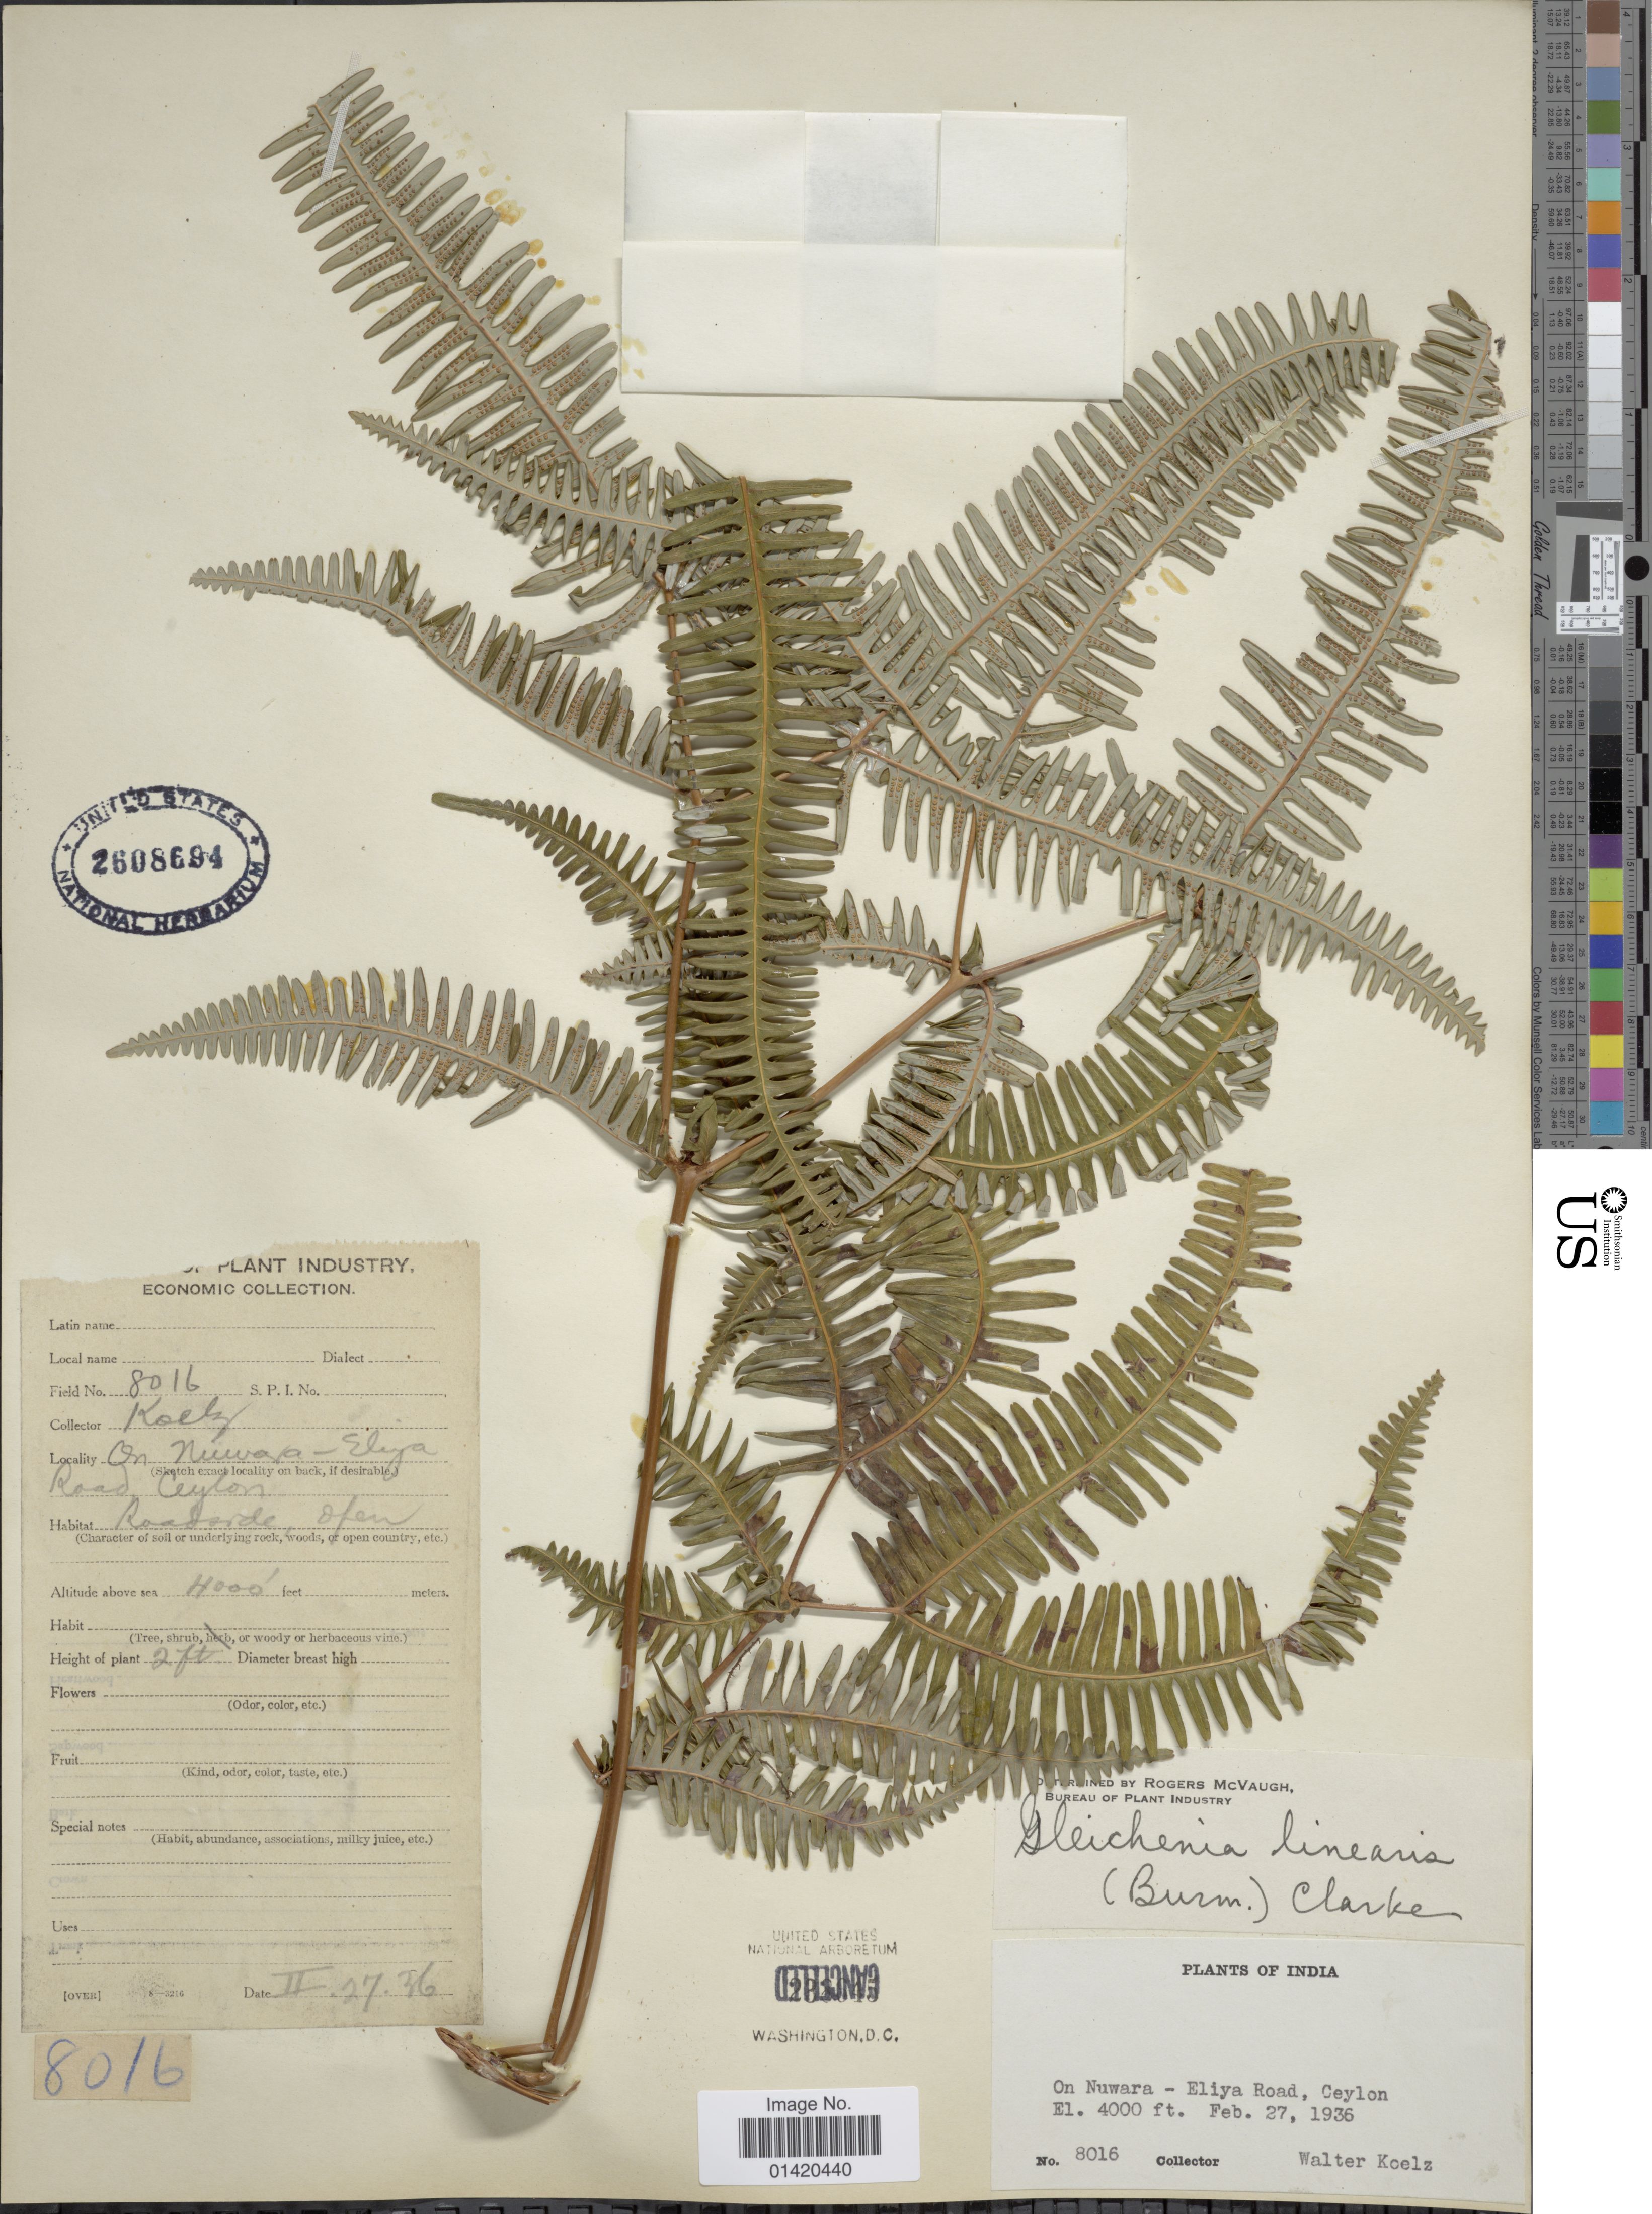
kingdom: Plantae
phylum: Tracheophyta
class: Polypodiopsida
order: Gleicheniales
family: Gleicheniaceae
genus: Dicranopteris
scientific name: Dicranopteris linearis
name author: (Burm. f.) Underw.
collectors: W. N. Koelz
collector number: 8016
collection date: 1936-02-27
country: Sri Lanka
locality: India, On Nuwara - Eliya Road, Ceylon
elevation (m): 1219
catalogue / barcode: US 2608694